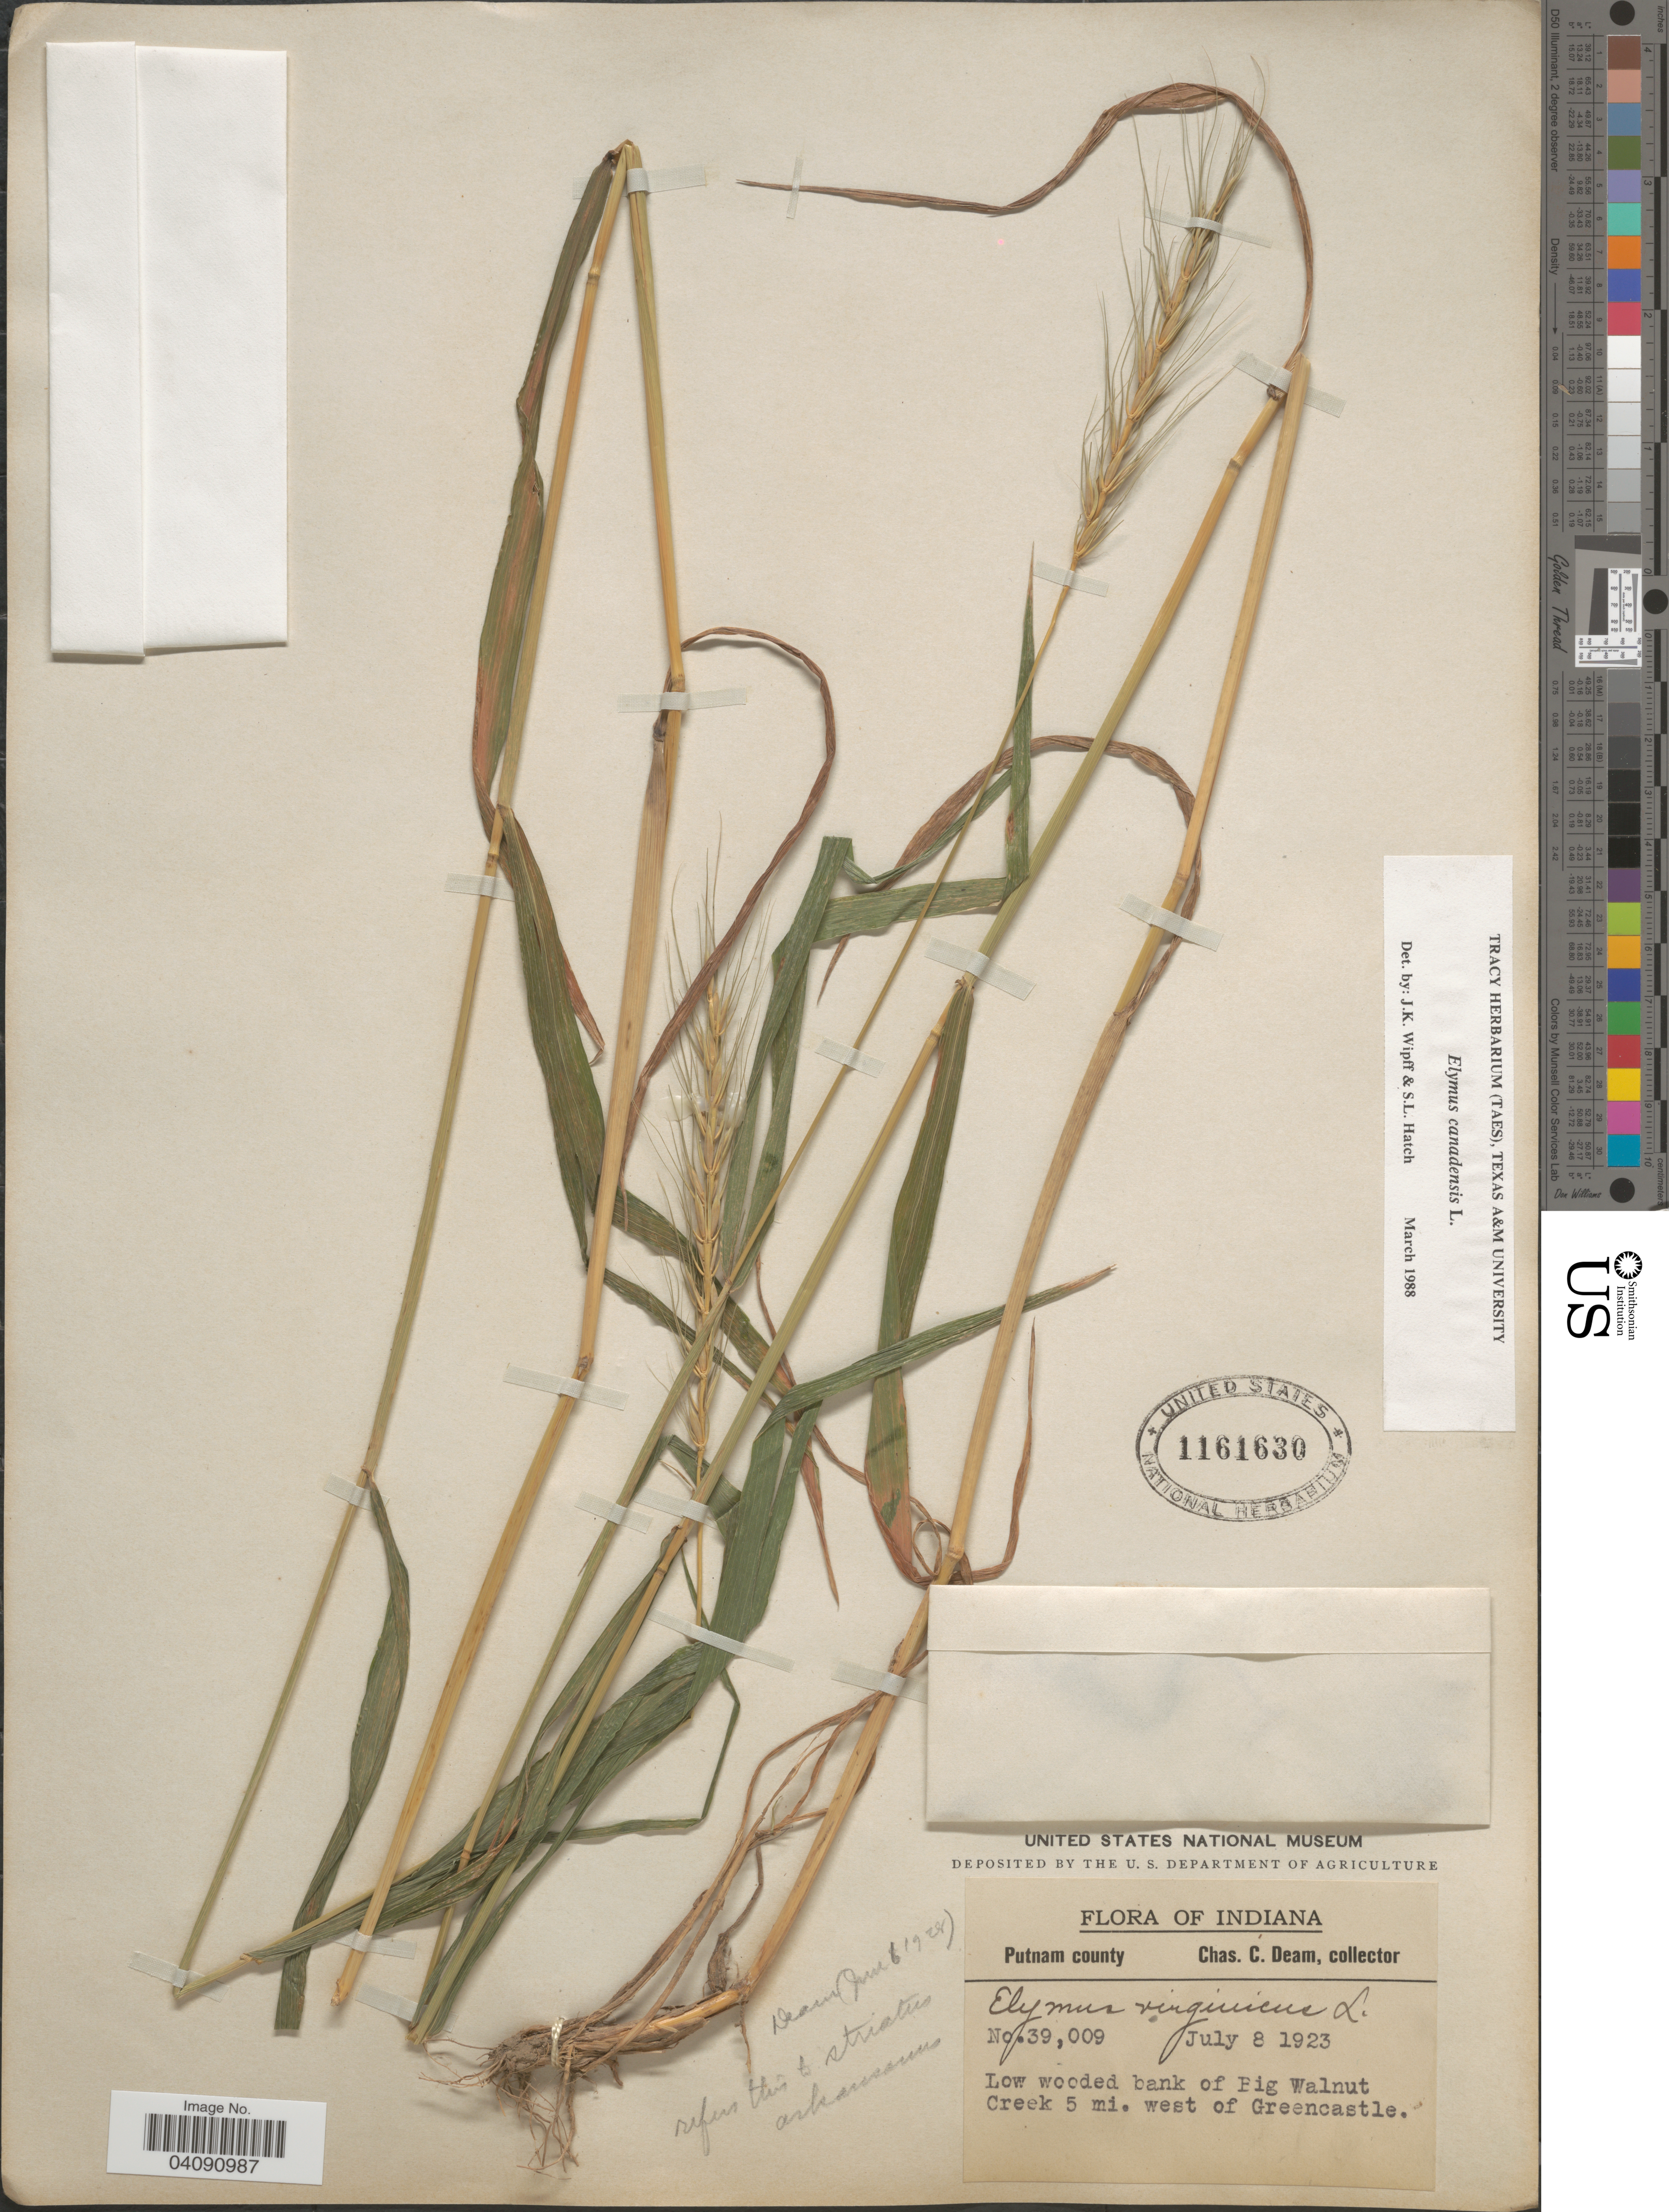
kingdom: Plantae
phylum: Tracheophyta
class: Liliopsida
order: Poales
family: Poaceae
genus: Elymus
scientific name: Elymus canadensis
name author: L.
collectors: C. C. Deam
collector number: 39009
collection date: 1923-07-08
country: United States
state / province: Indiana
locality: Putnam county. Low wooded bank of Big Walnut Creek 5 mi. west of Greencastle.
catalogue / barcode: US 1161630